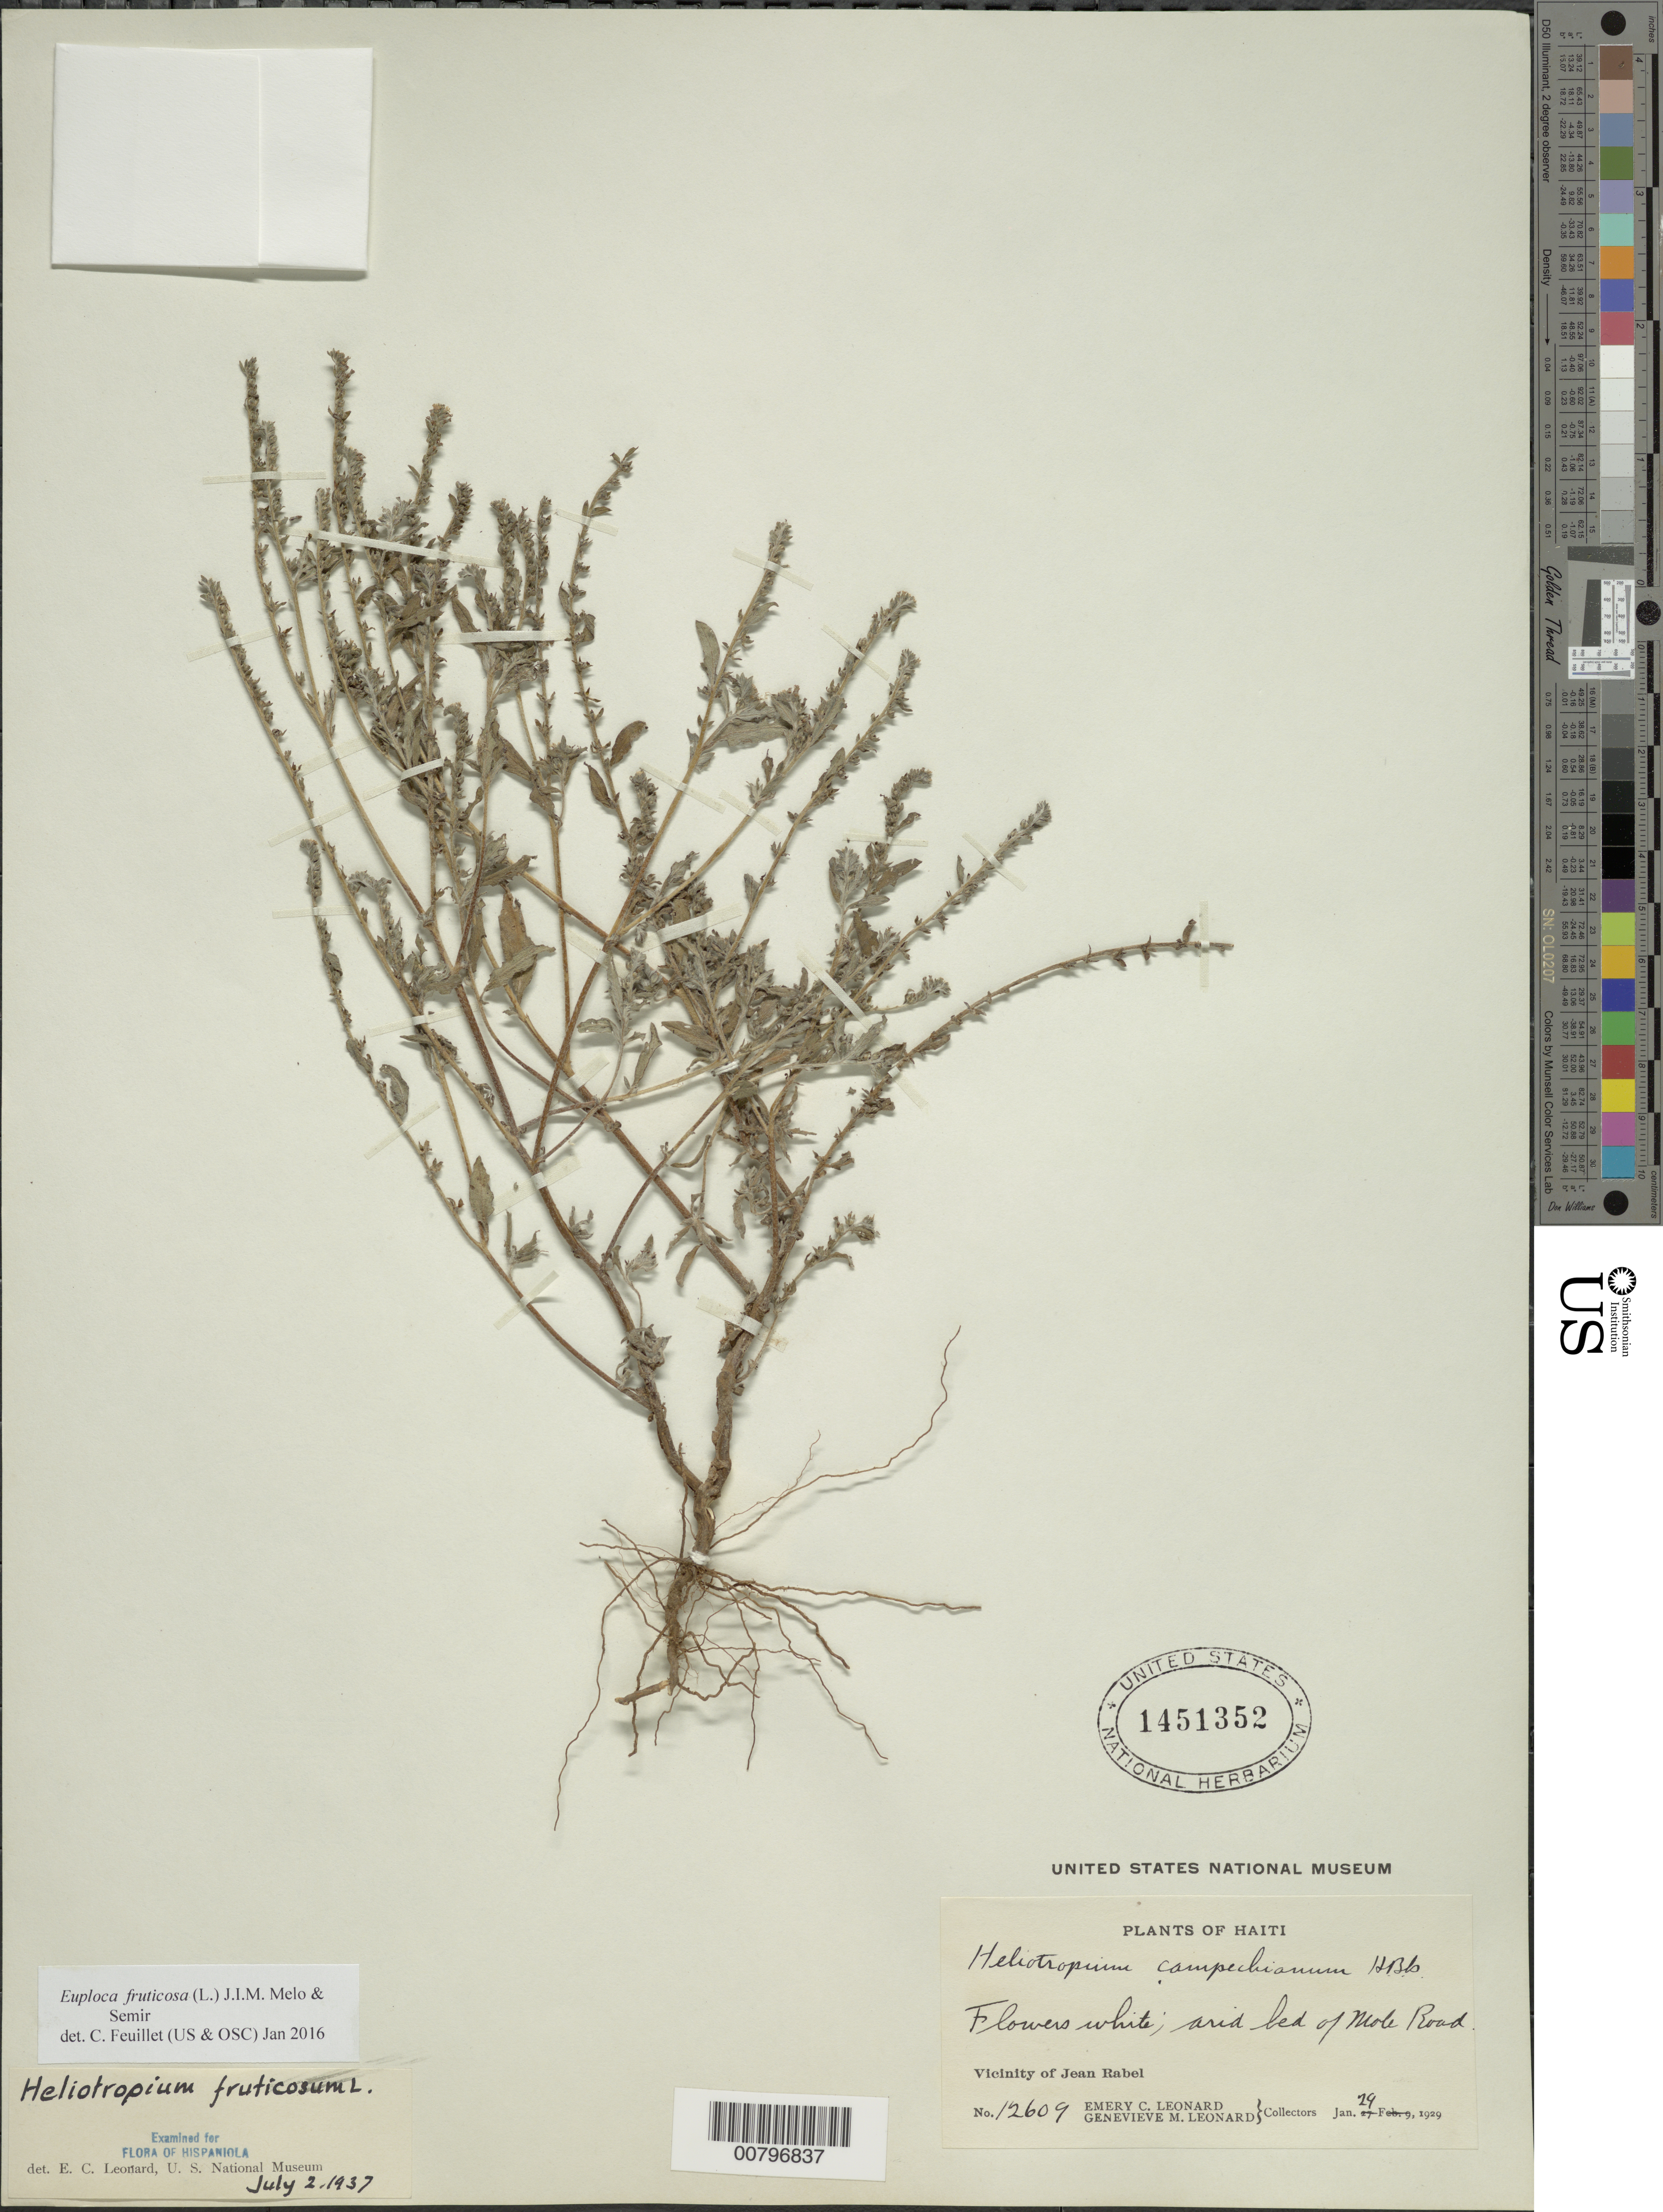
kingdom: Plantae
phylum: Tracheophyta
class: Magnoliopsida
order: Boraginales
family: Heliotropiaceae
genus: Euploca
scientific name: Euploca fruticosa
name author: (L.) J.I.M. Melo & Semir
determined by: Feuillet, C.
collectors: E. C. Leonard & G. M. Leonard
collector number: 12609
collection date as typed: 29 Jan 1929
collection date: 1929-01-29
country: Haiti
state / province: Nord-Ouest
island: Hispaniola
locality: Vicinity of Jean Rabel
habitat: Arid bed along road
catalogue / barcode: US 1451352